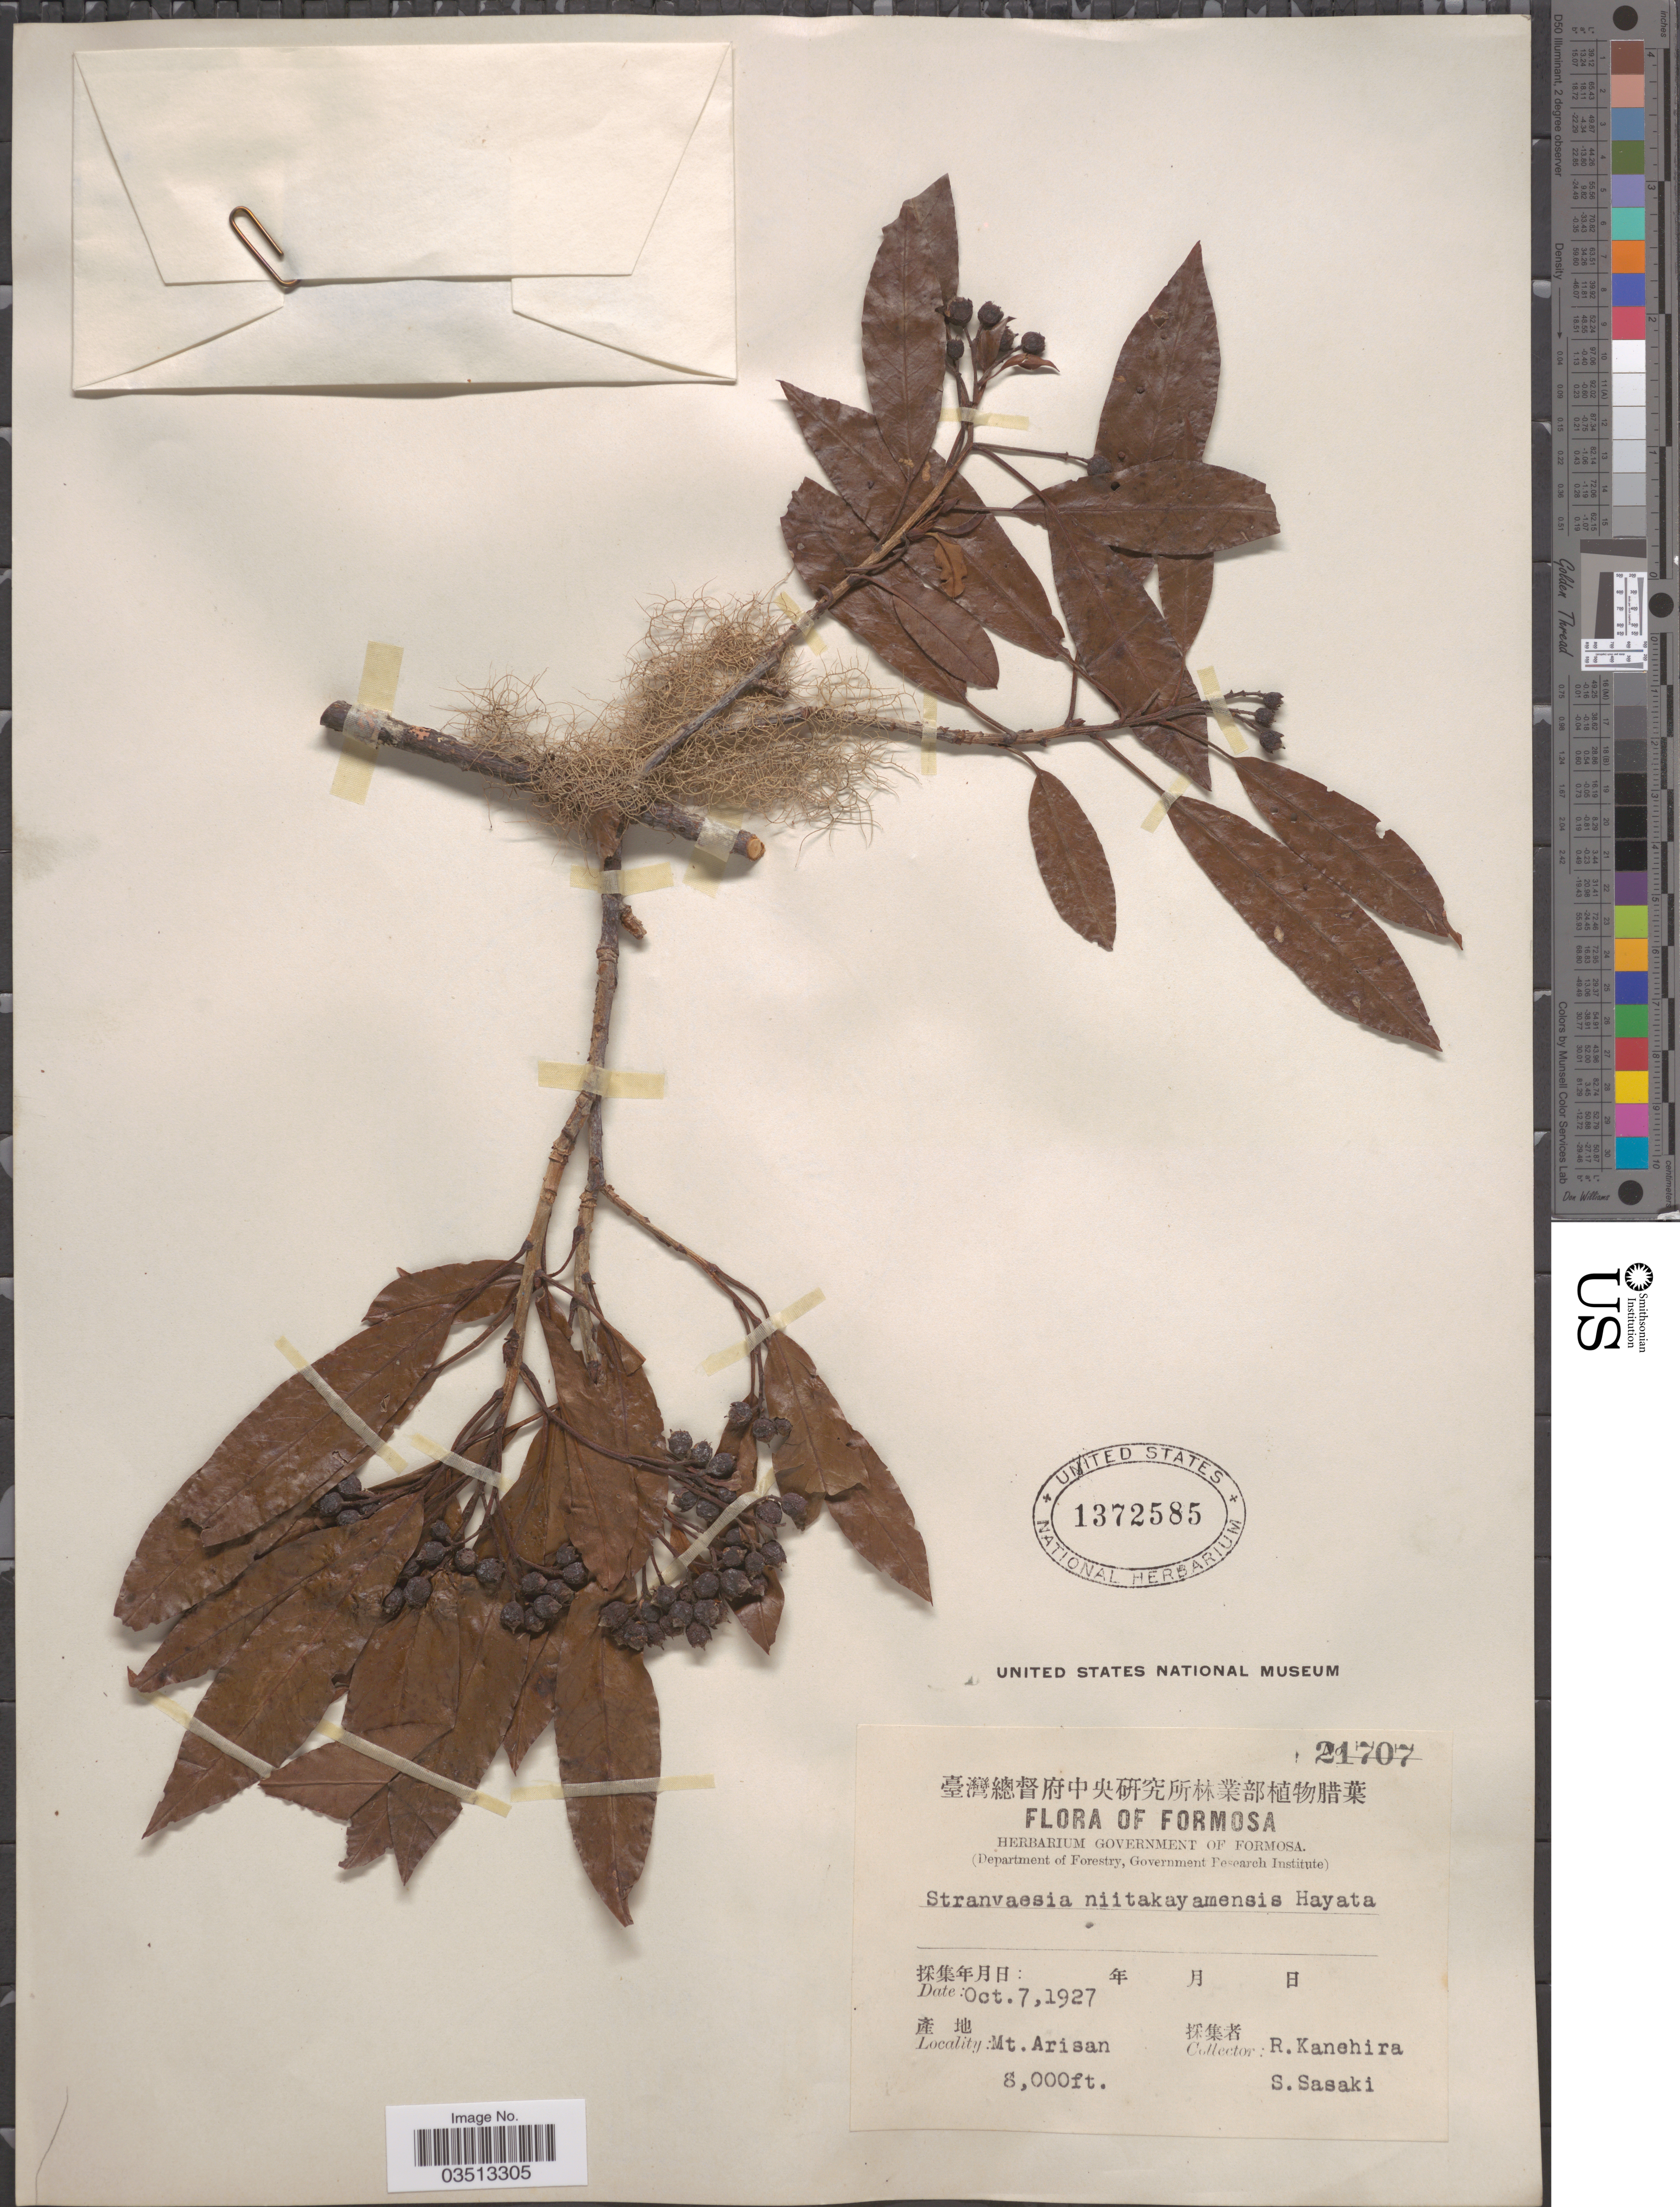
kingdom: Plantae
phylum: Tracheophyta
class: Magnoliopsida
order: Rosales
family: Rosaceae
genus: Stranvaesia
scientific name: Stranvaesia niitakayamensis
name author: (Hayata) Hayata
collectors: R. Kanehira & S. Sasaki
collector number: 21707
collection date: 1927-10-07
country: Taiwan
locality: Formosa. Mt. Arisan.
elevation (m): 2438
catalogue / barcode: US 1372585